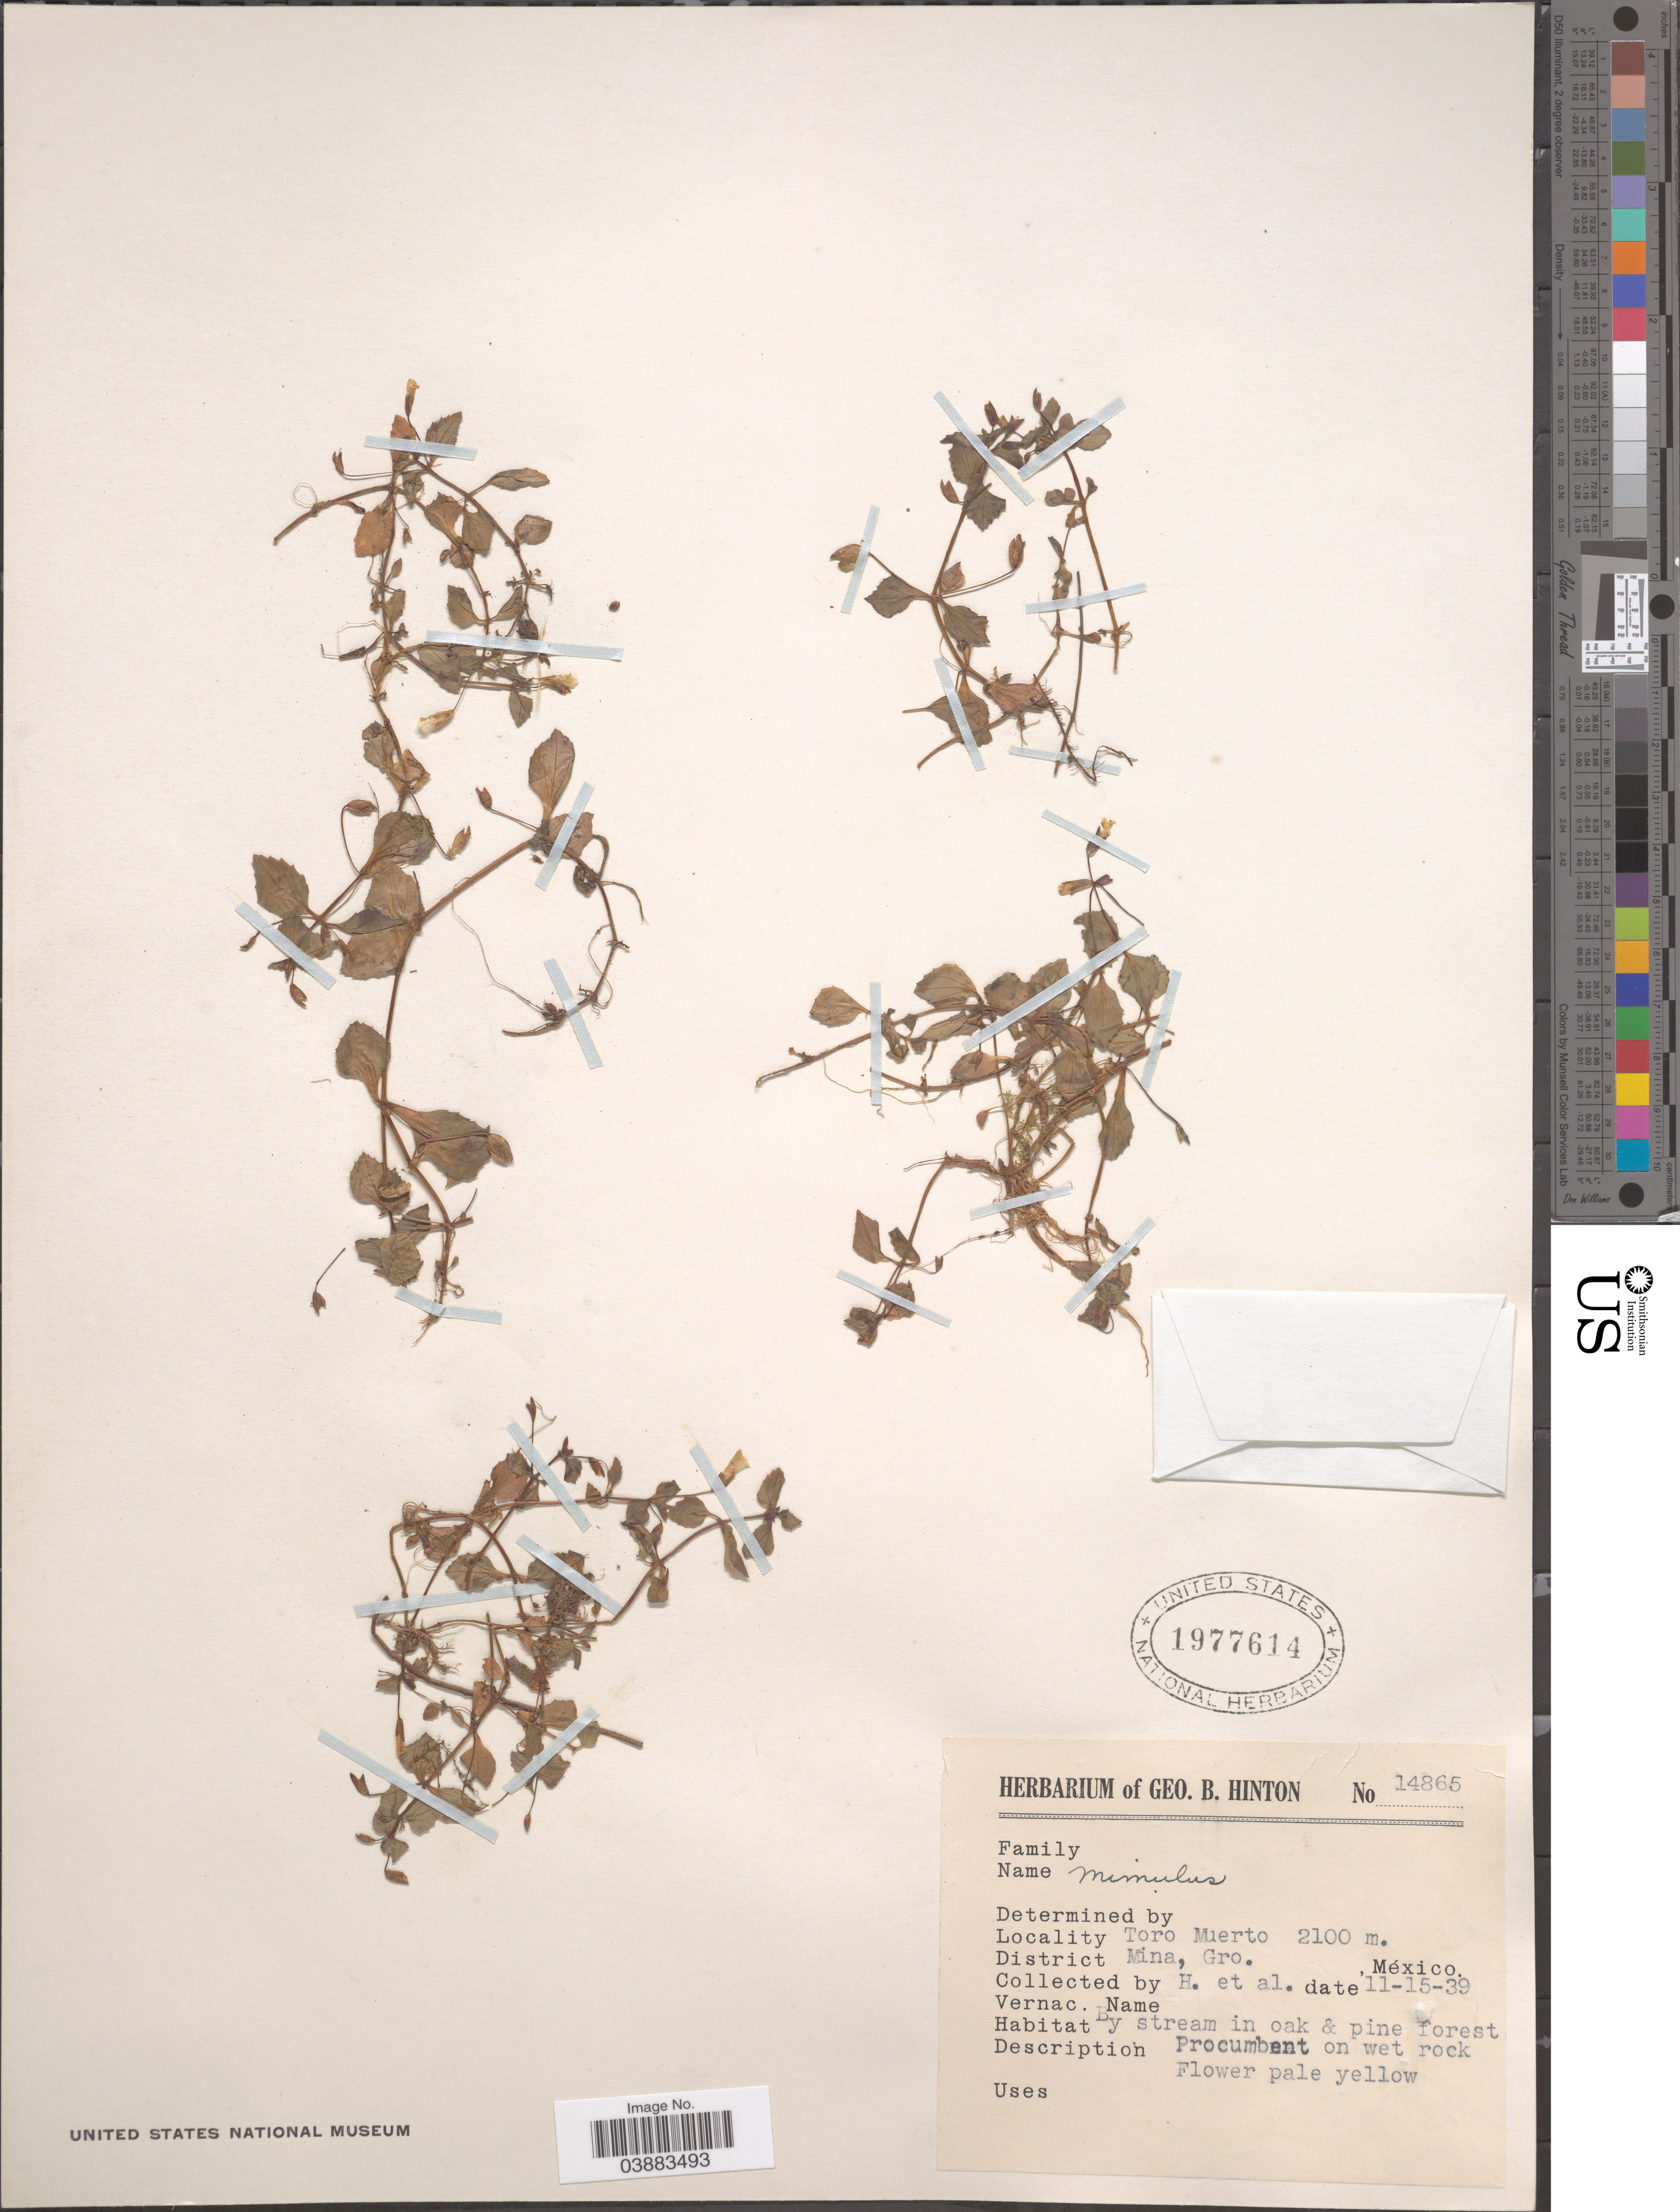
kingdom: Plantae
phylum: Tracheophyta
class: Magnoliopsida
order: Lamiales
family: Phrymaceae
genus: Mimulus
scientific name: Mimulus sp.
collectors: G. B. Hinton & et al.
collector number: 14865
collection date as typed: Transcribed d/m/y: 15/11/39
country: Mexico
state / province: Guerrero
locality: Toro Muerto. District Mina.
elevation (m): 2100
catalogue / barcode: US 1977614